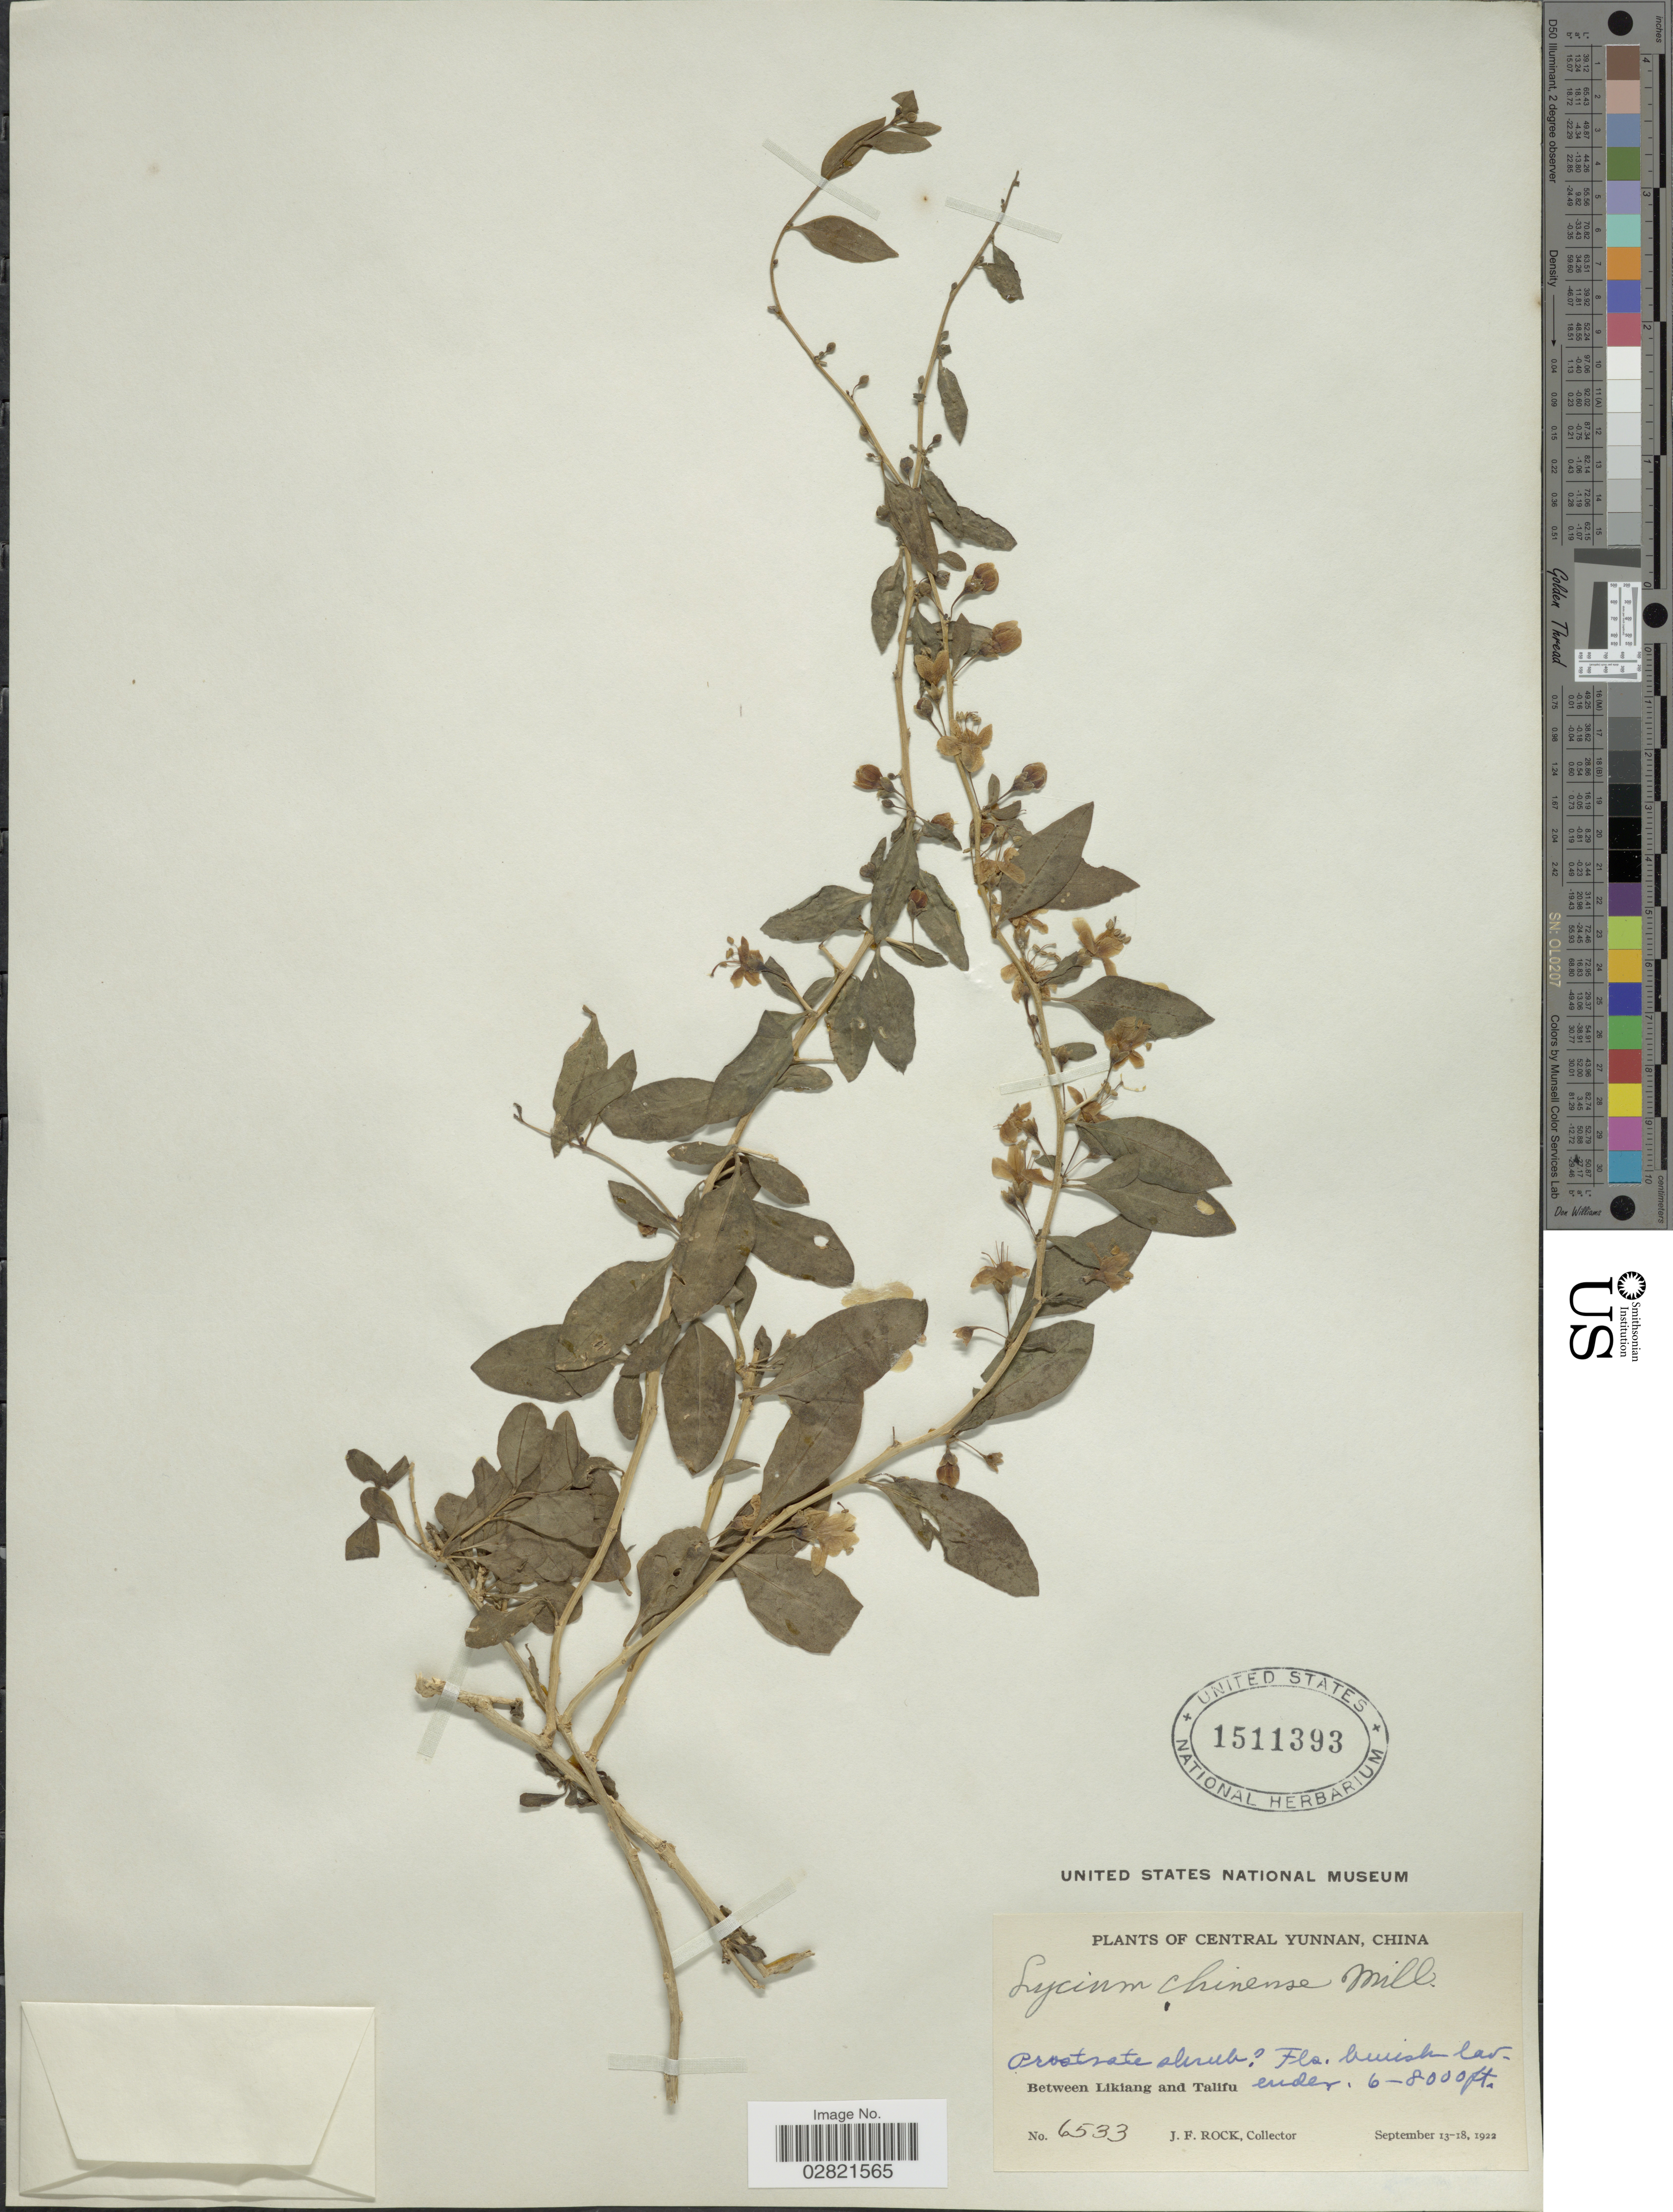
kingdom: Plantae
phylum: Tracheophyta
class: Magnoliopsida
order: Solanales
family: Solanaceae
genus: Lycium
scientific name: Lycium chinense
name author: Mill.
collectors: J. Rock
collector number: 6533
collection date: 1922-09-13/1922-09-18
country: China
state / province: Yunnan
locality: Central Yunnan. Between Likiang and Talifu.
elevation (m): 1829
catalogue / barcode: US 1511393